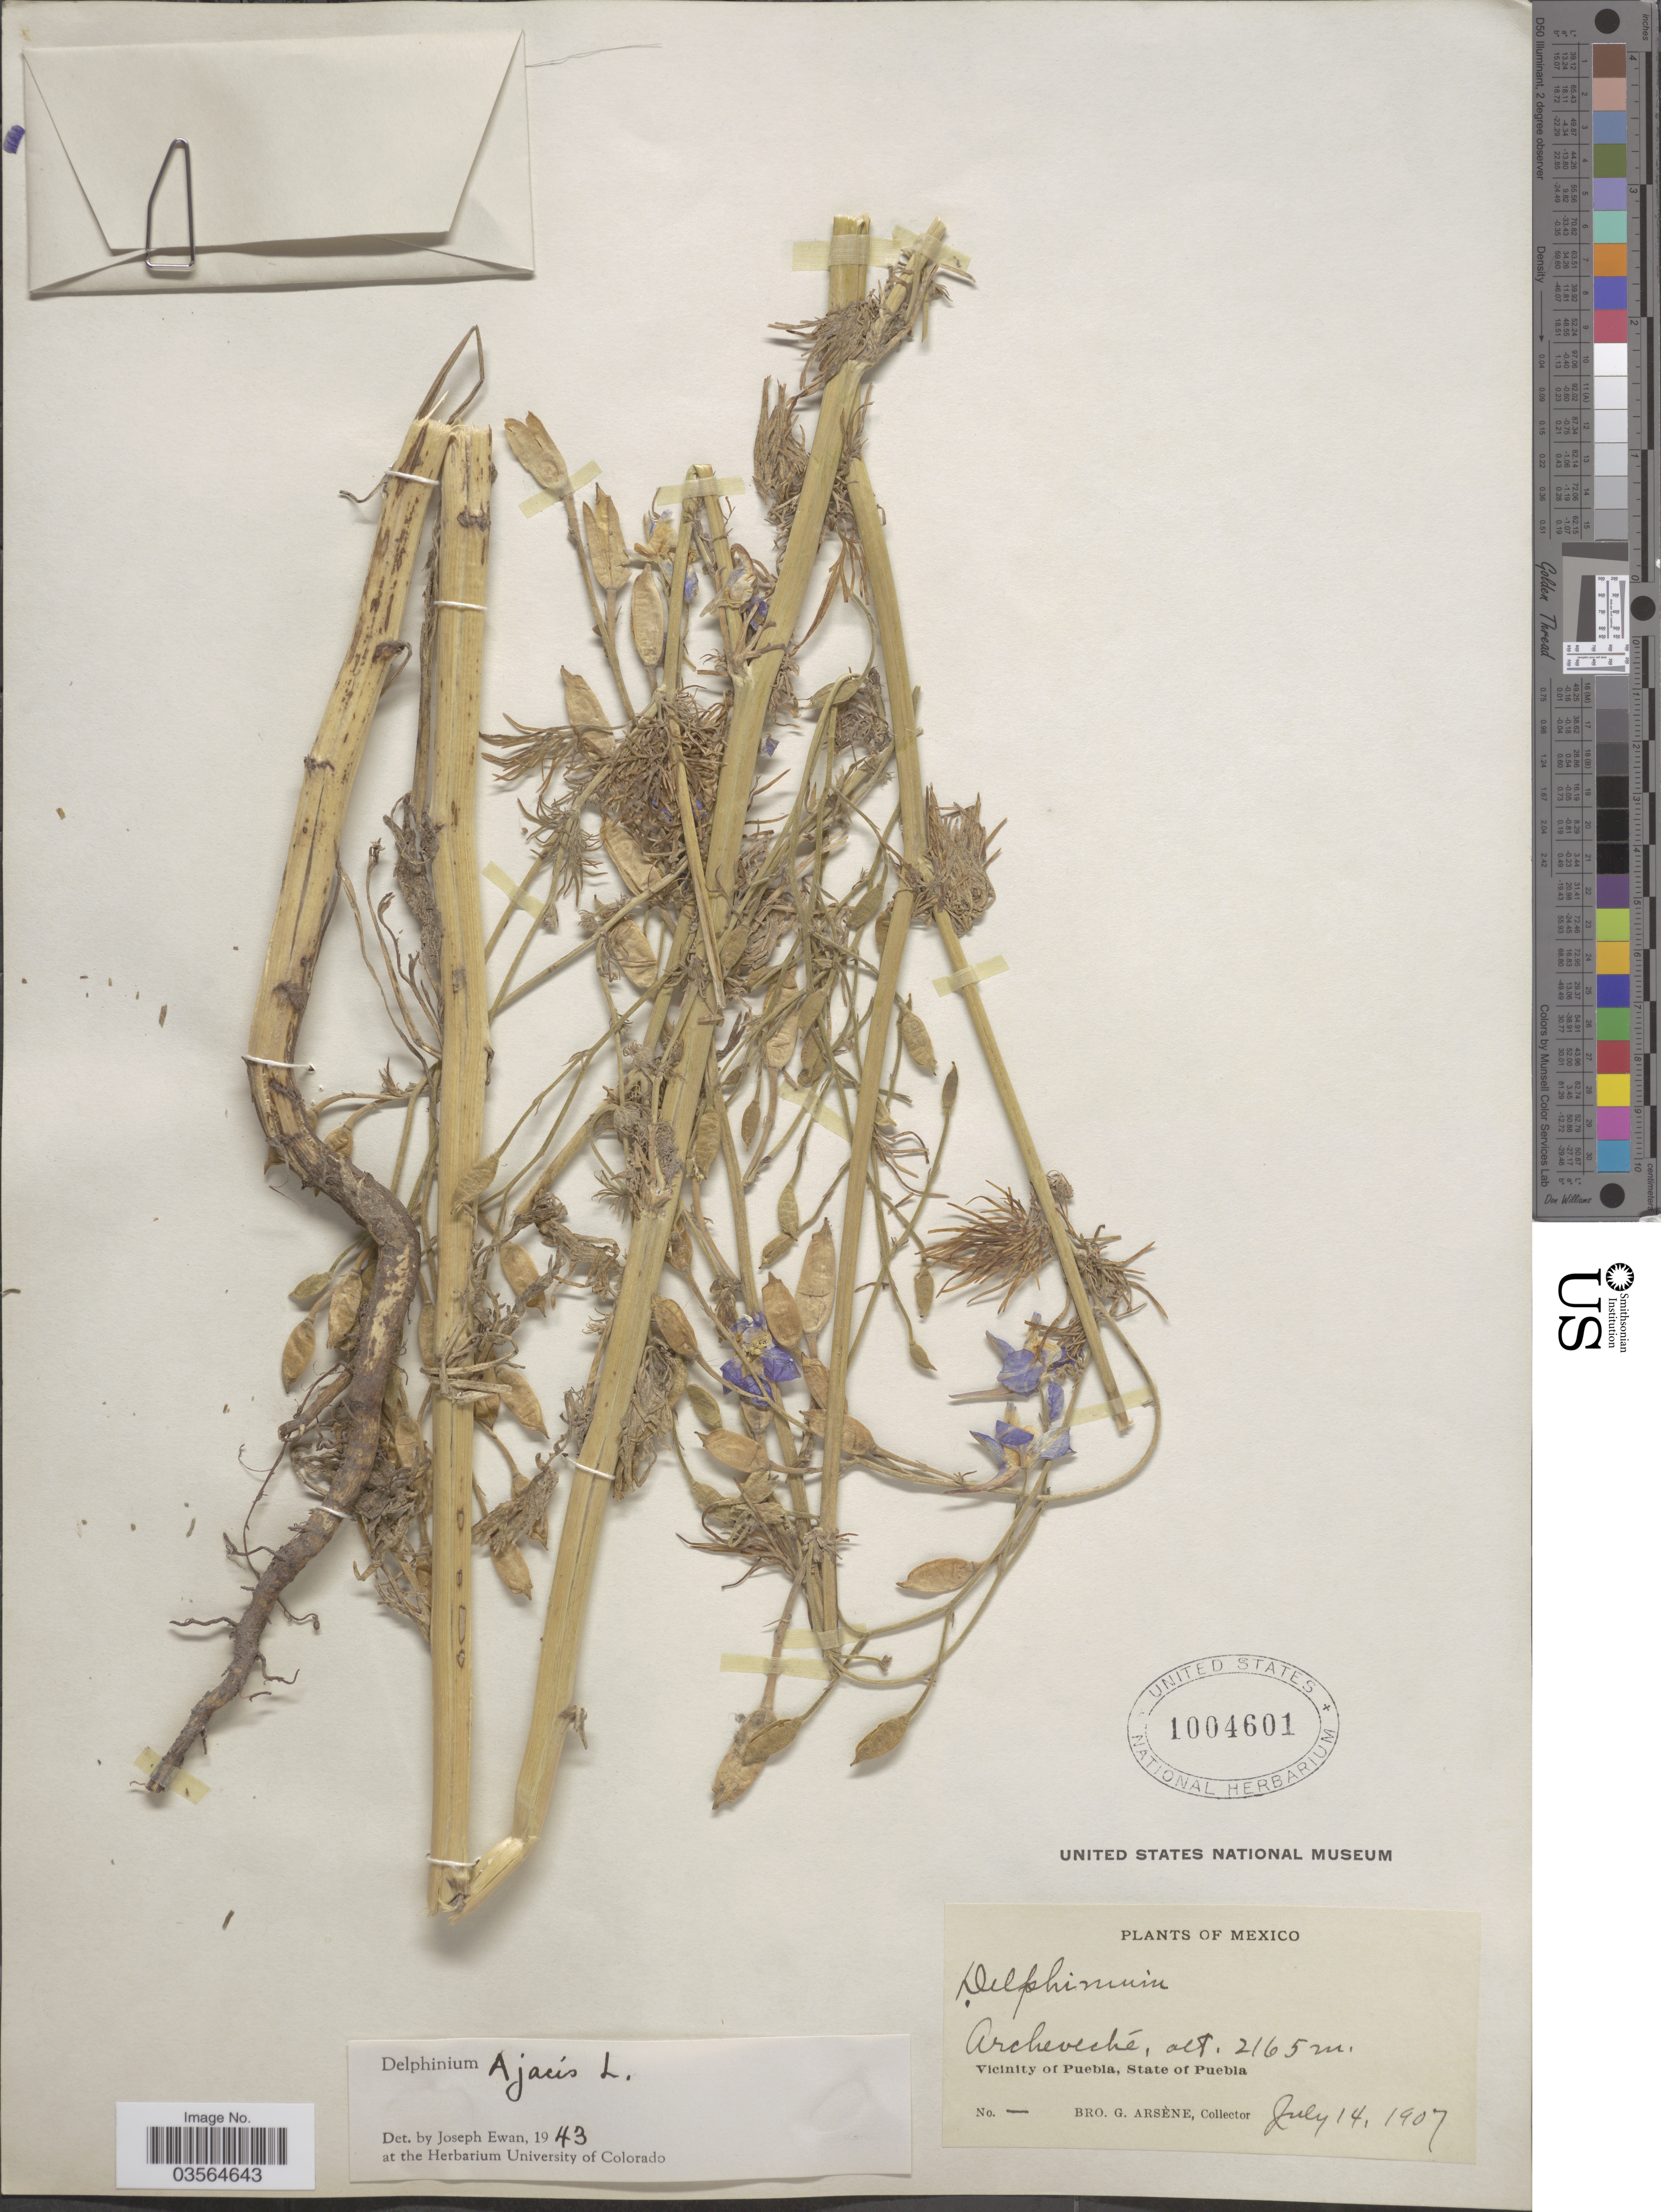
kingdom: Plantae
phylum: Tracheophyta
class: Magnoliopsida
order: Ranunculales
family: Ranunculaceae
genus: Delphinium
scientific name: Delphinium ajacis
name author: L.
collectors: Bro. G. Arsène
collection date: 1907-07-14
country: Mexico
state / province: Puebla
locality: Archeveché. Vicinity of Puebla.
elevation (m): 2165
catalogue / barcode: US 1004601